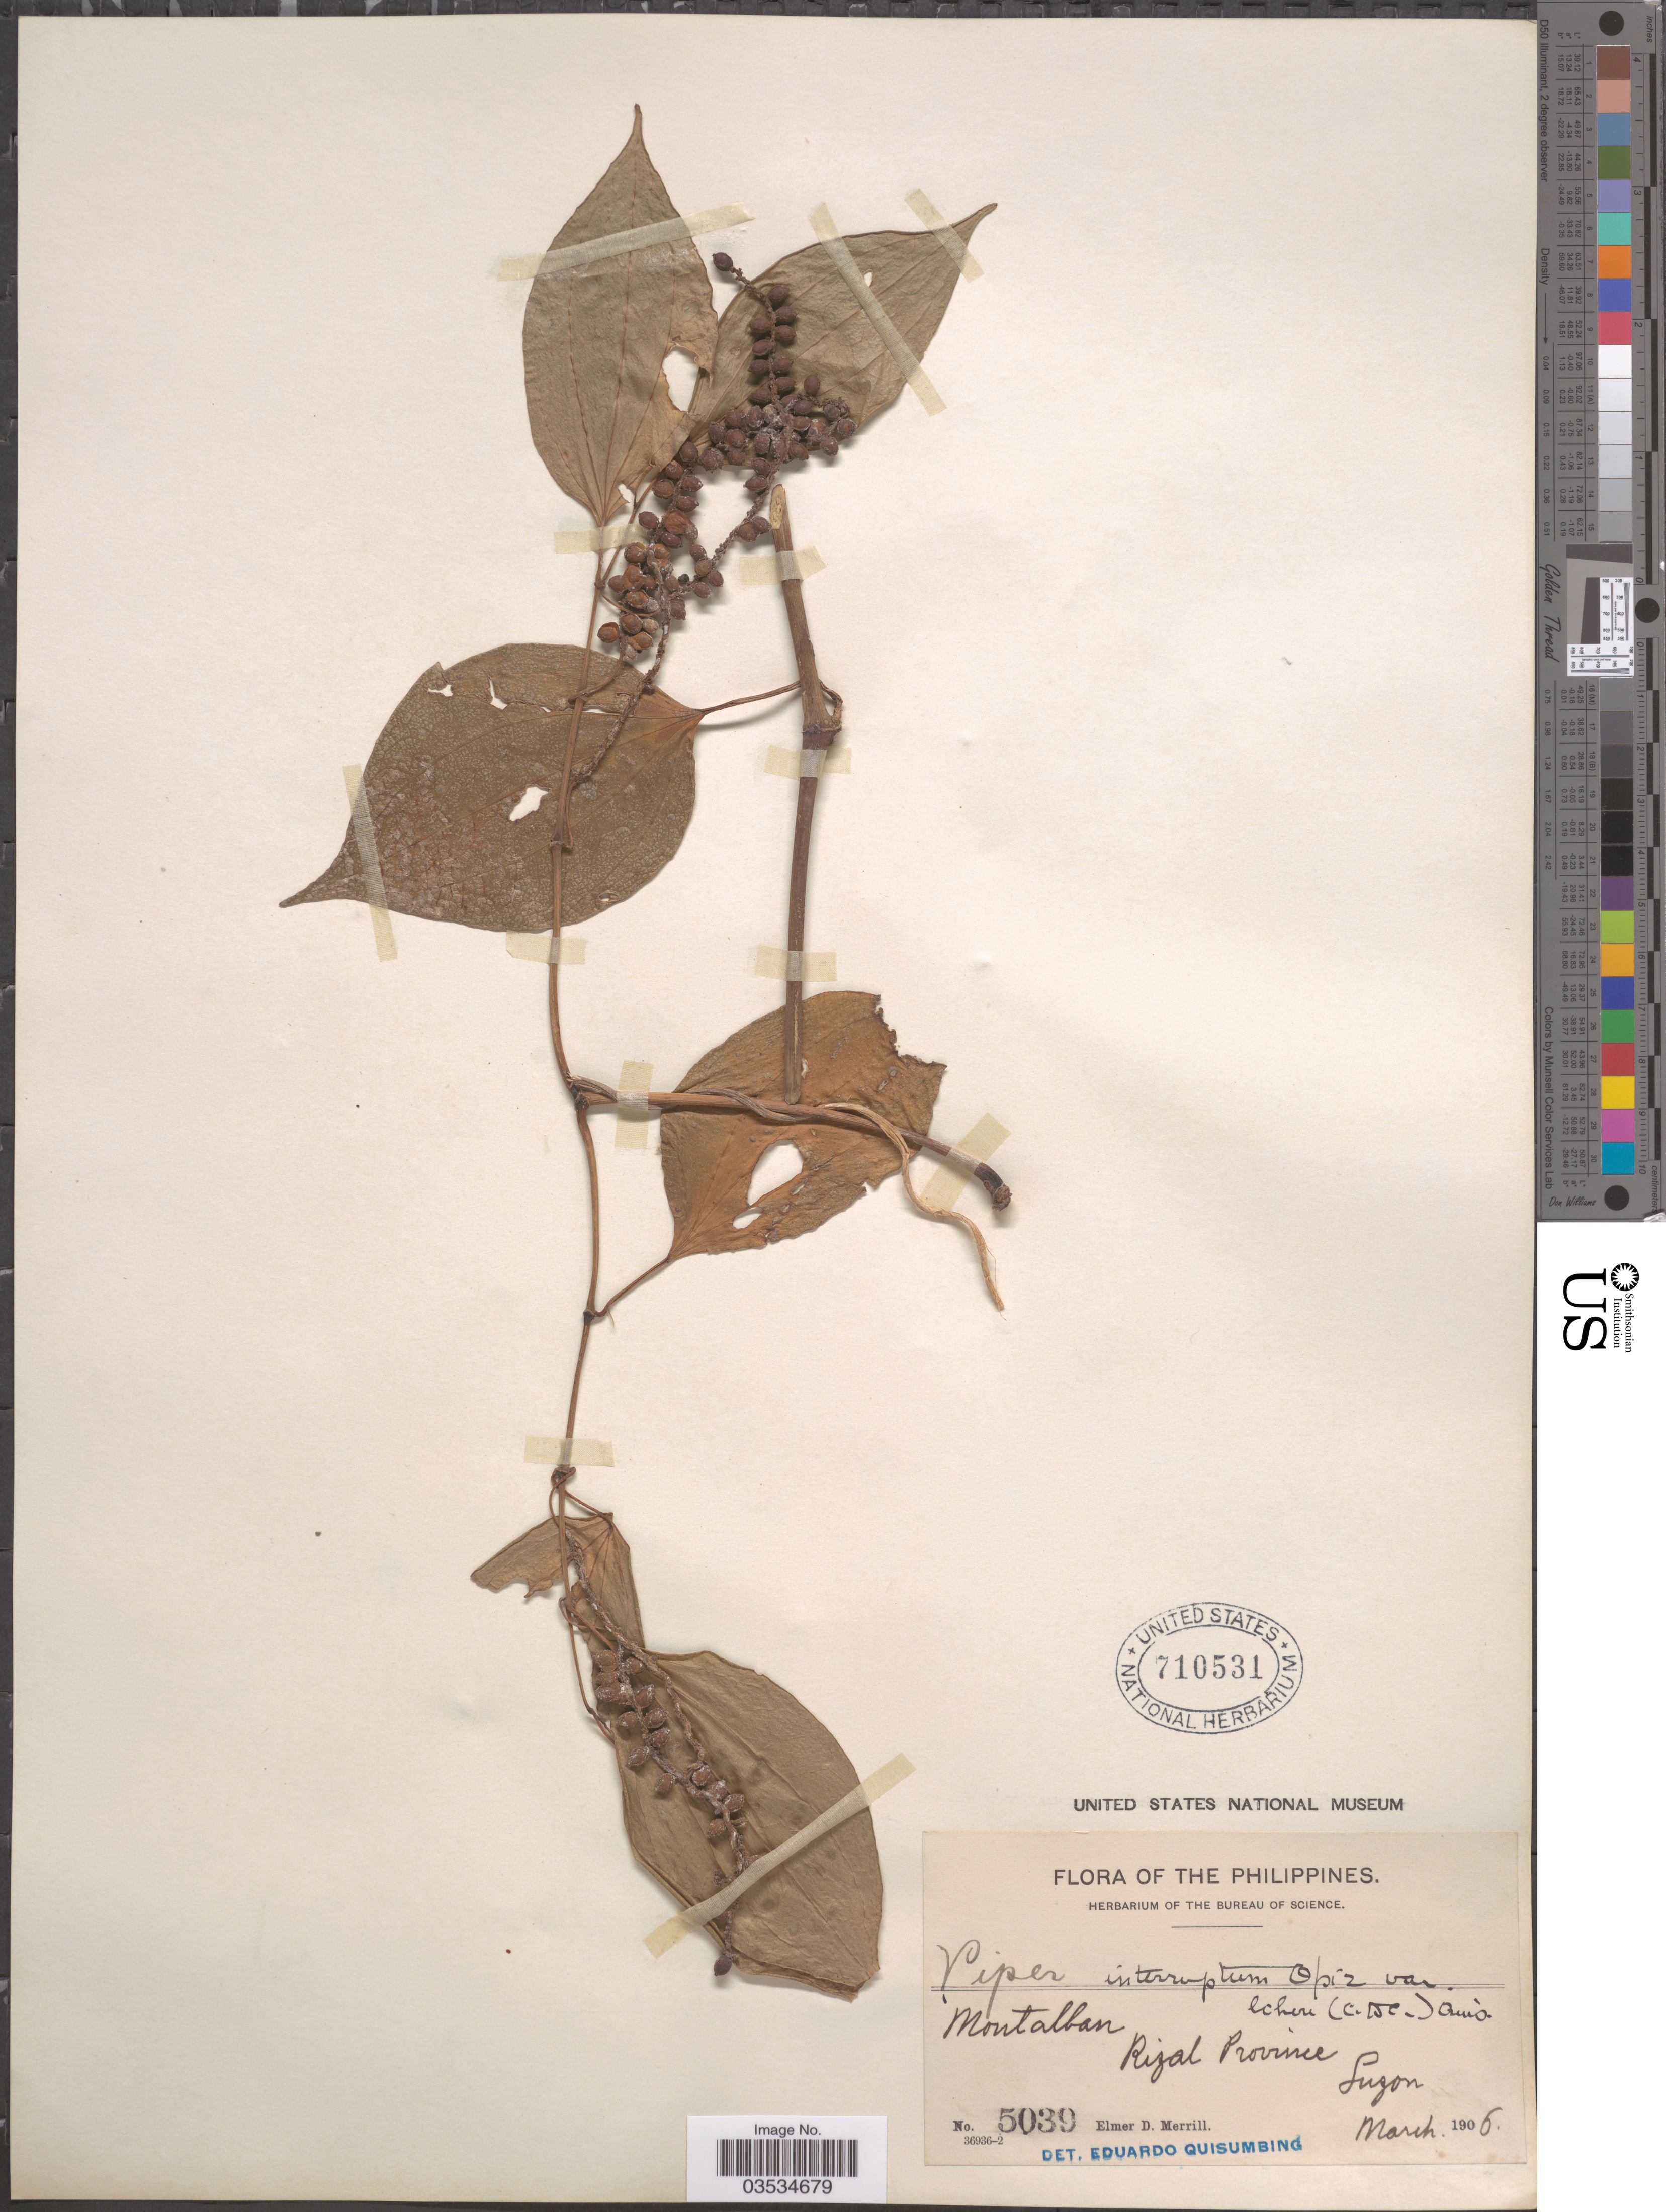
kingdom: Plantae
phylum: Tracheophyta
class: Magnoliopsida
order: Piperales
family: Piperaceae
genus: Piper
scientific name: Piper interruptum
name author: Opiz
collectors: E. D. Merrill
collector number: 5039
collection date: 1906-03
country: Philippines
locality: Montalban. Rizal Province. Luzon.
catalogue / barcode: US 710531